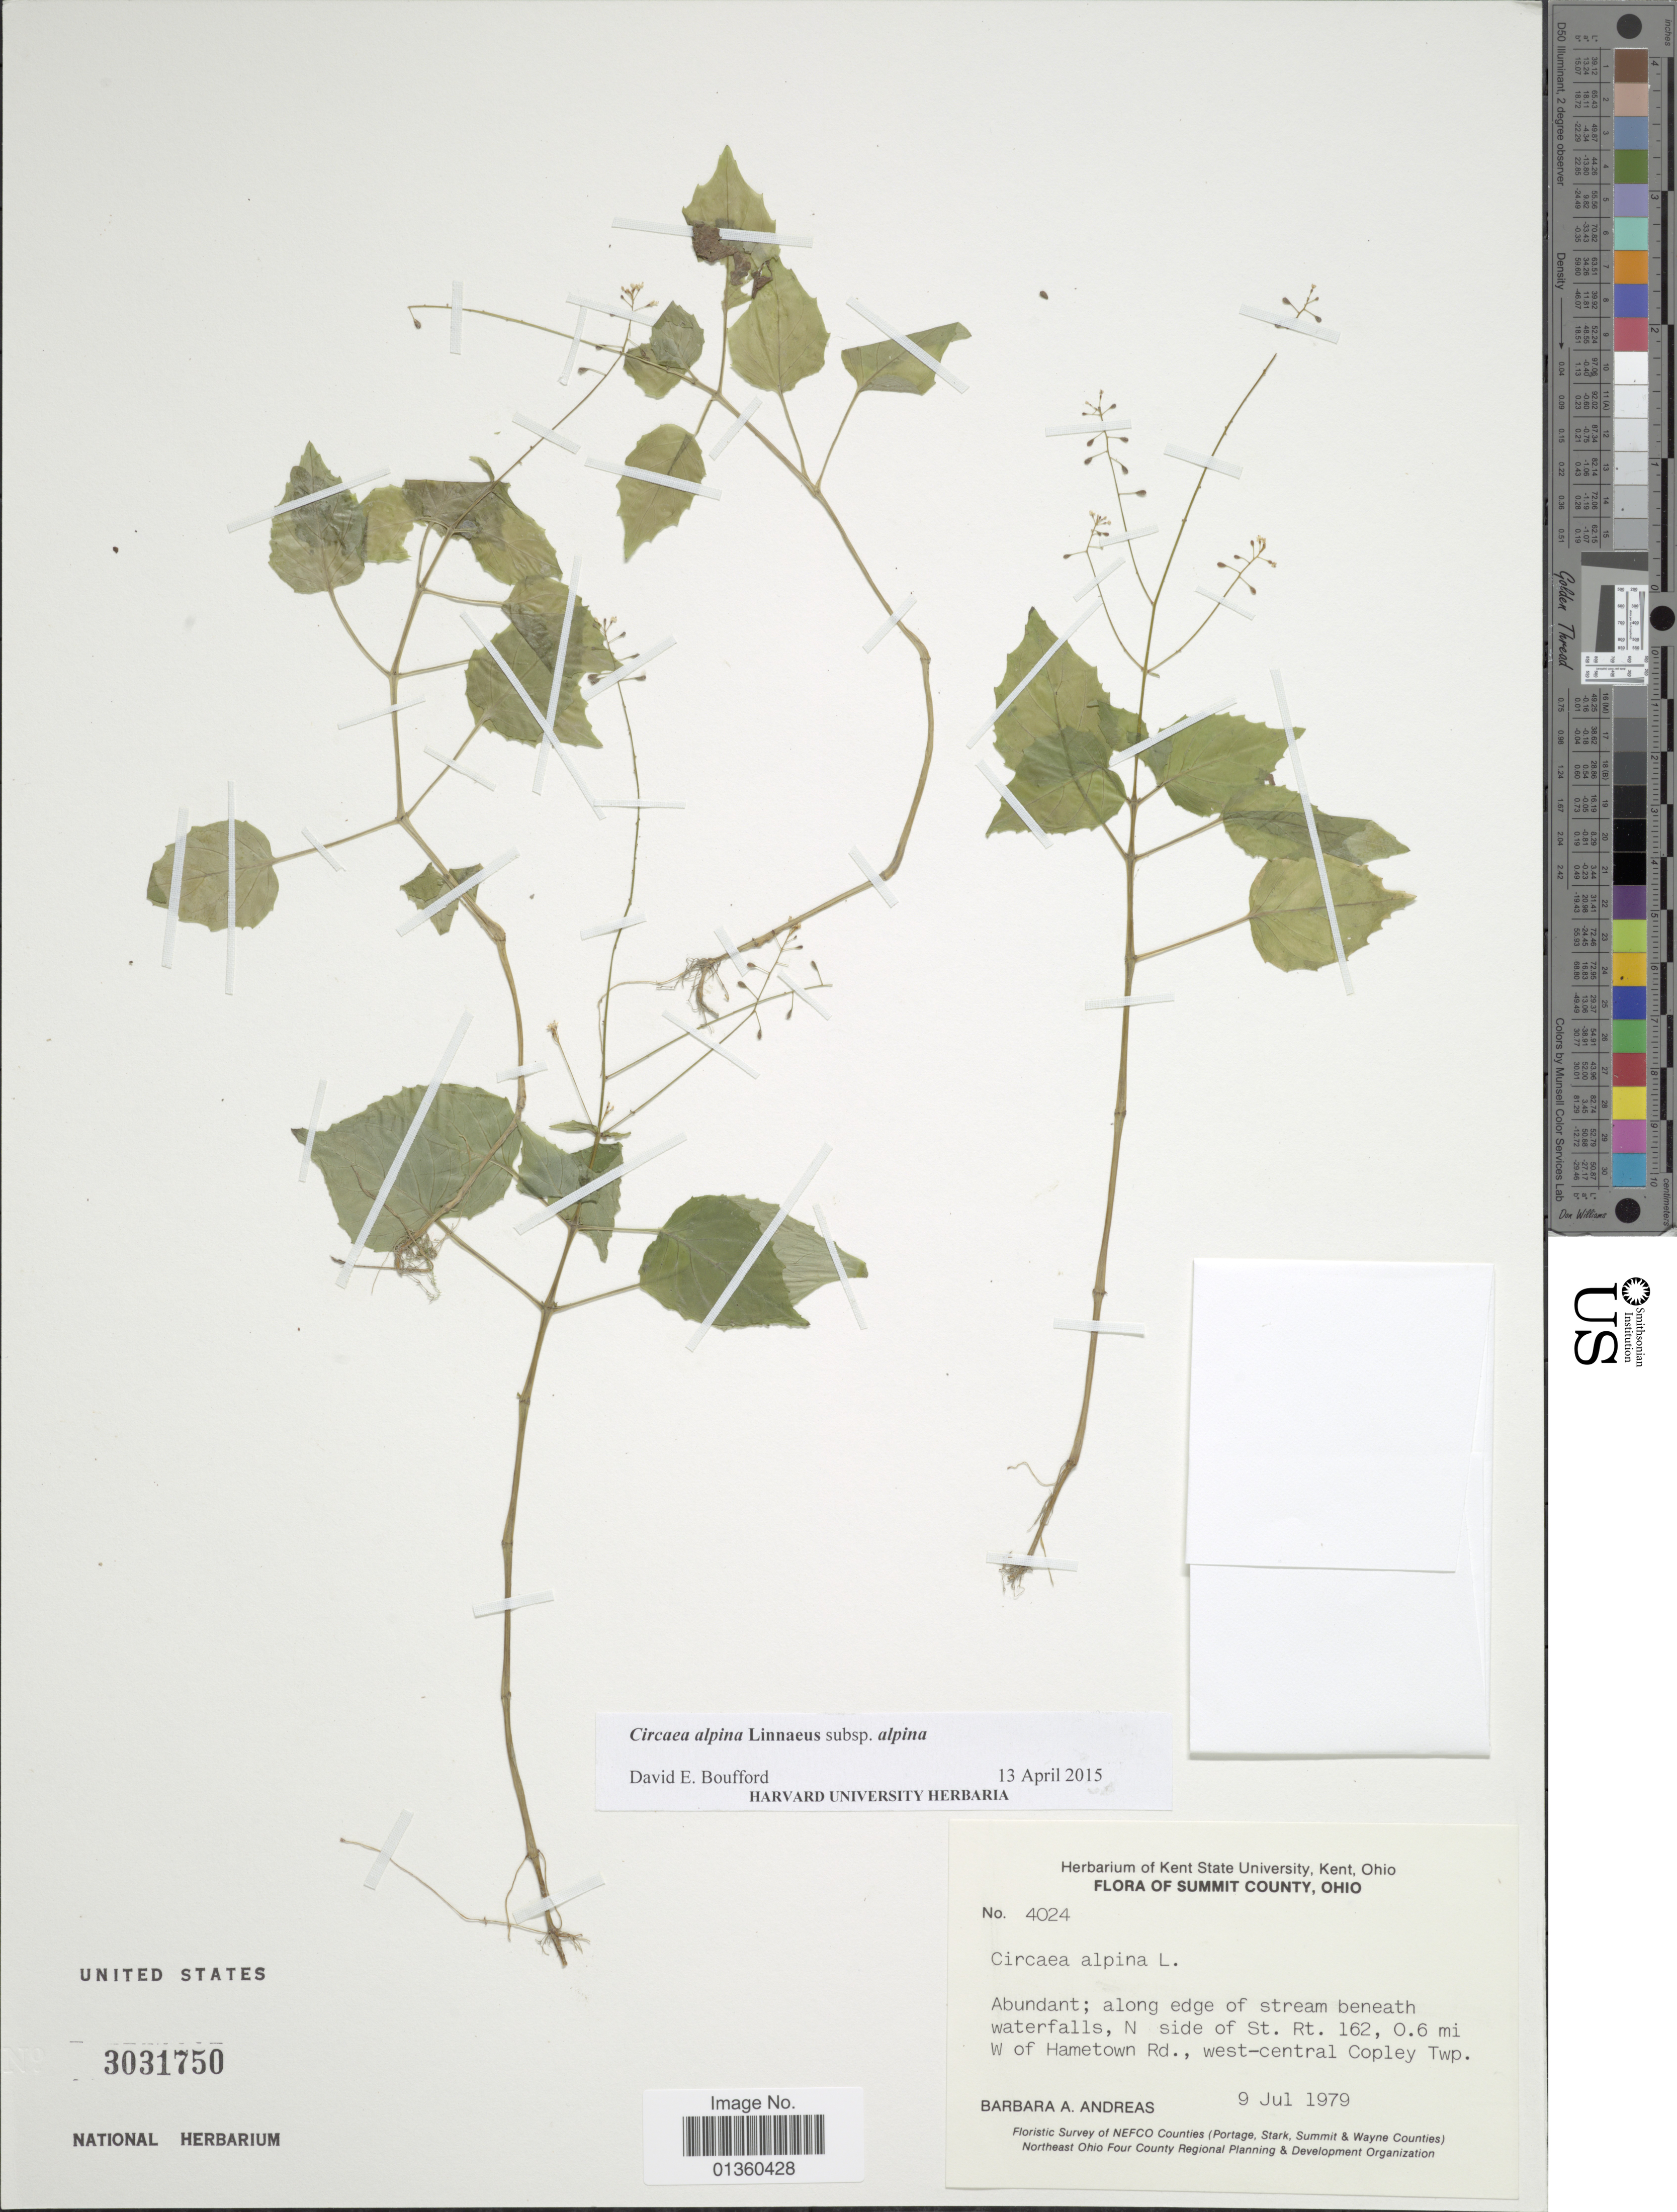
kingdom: Plantae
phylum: Tracheophyta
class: Magnoliopsida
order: Myrtales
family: Onagraceae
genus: Circaea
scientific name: Circaea alpina subsp. alpina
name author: L.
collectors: B. A. Andreas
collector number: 4024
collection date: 1979-07-09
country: United States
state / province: Ohio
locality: Summit County. Abundant; along edge of stream beneath waterfalls, N side of St. Rt. 162, 0.6 mi W of Hametown Rd., west-central Copley Twp.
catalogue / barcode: US 3031750